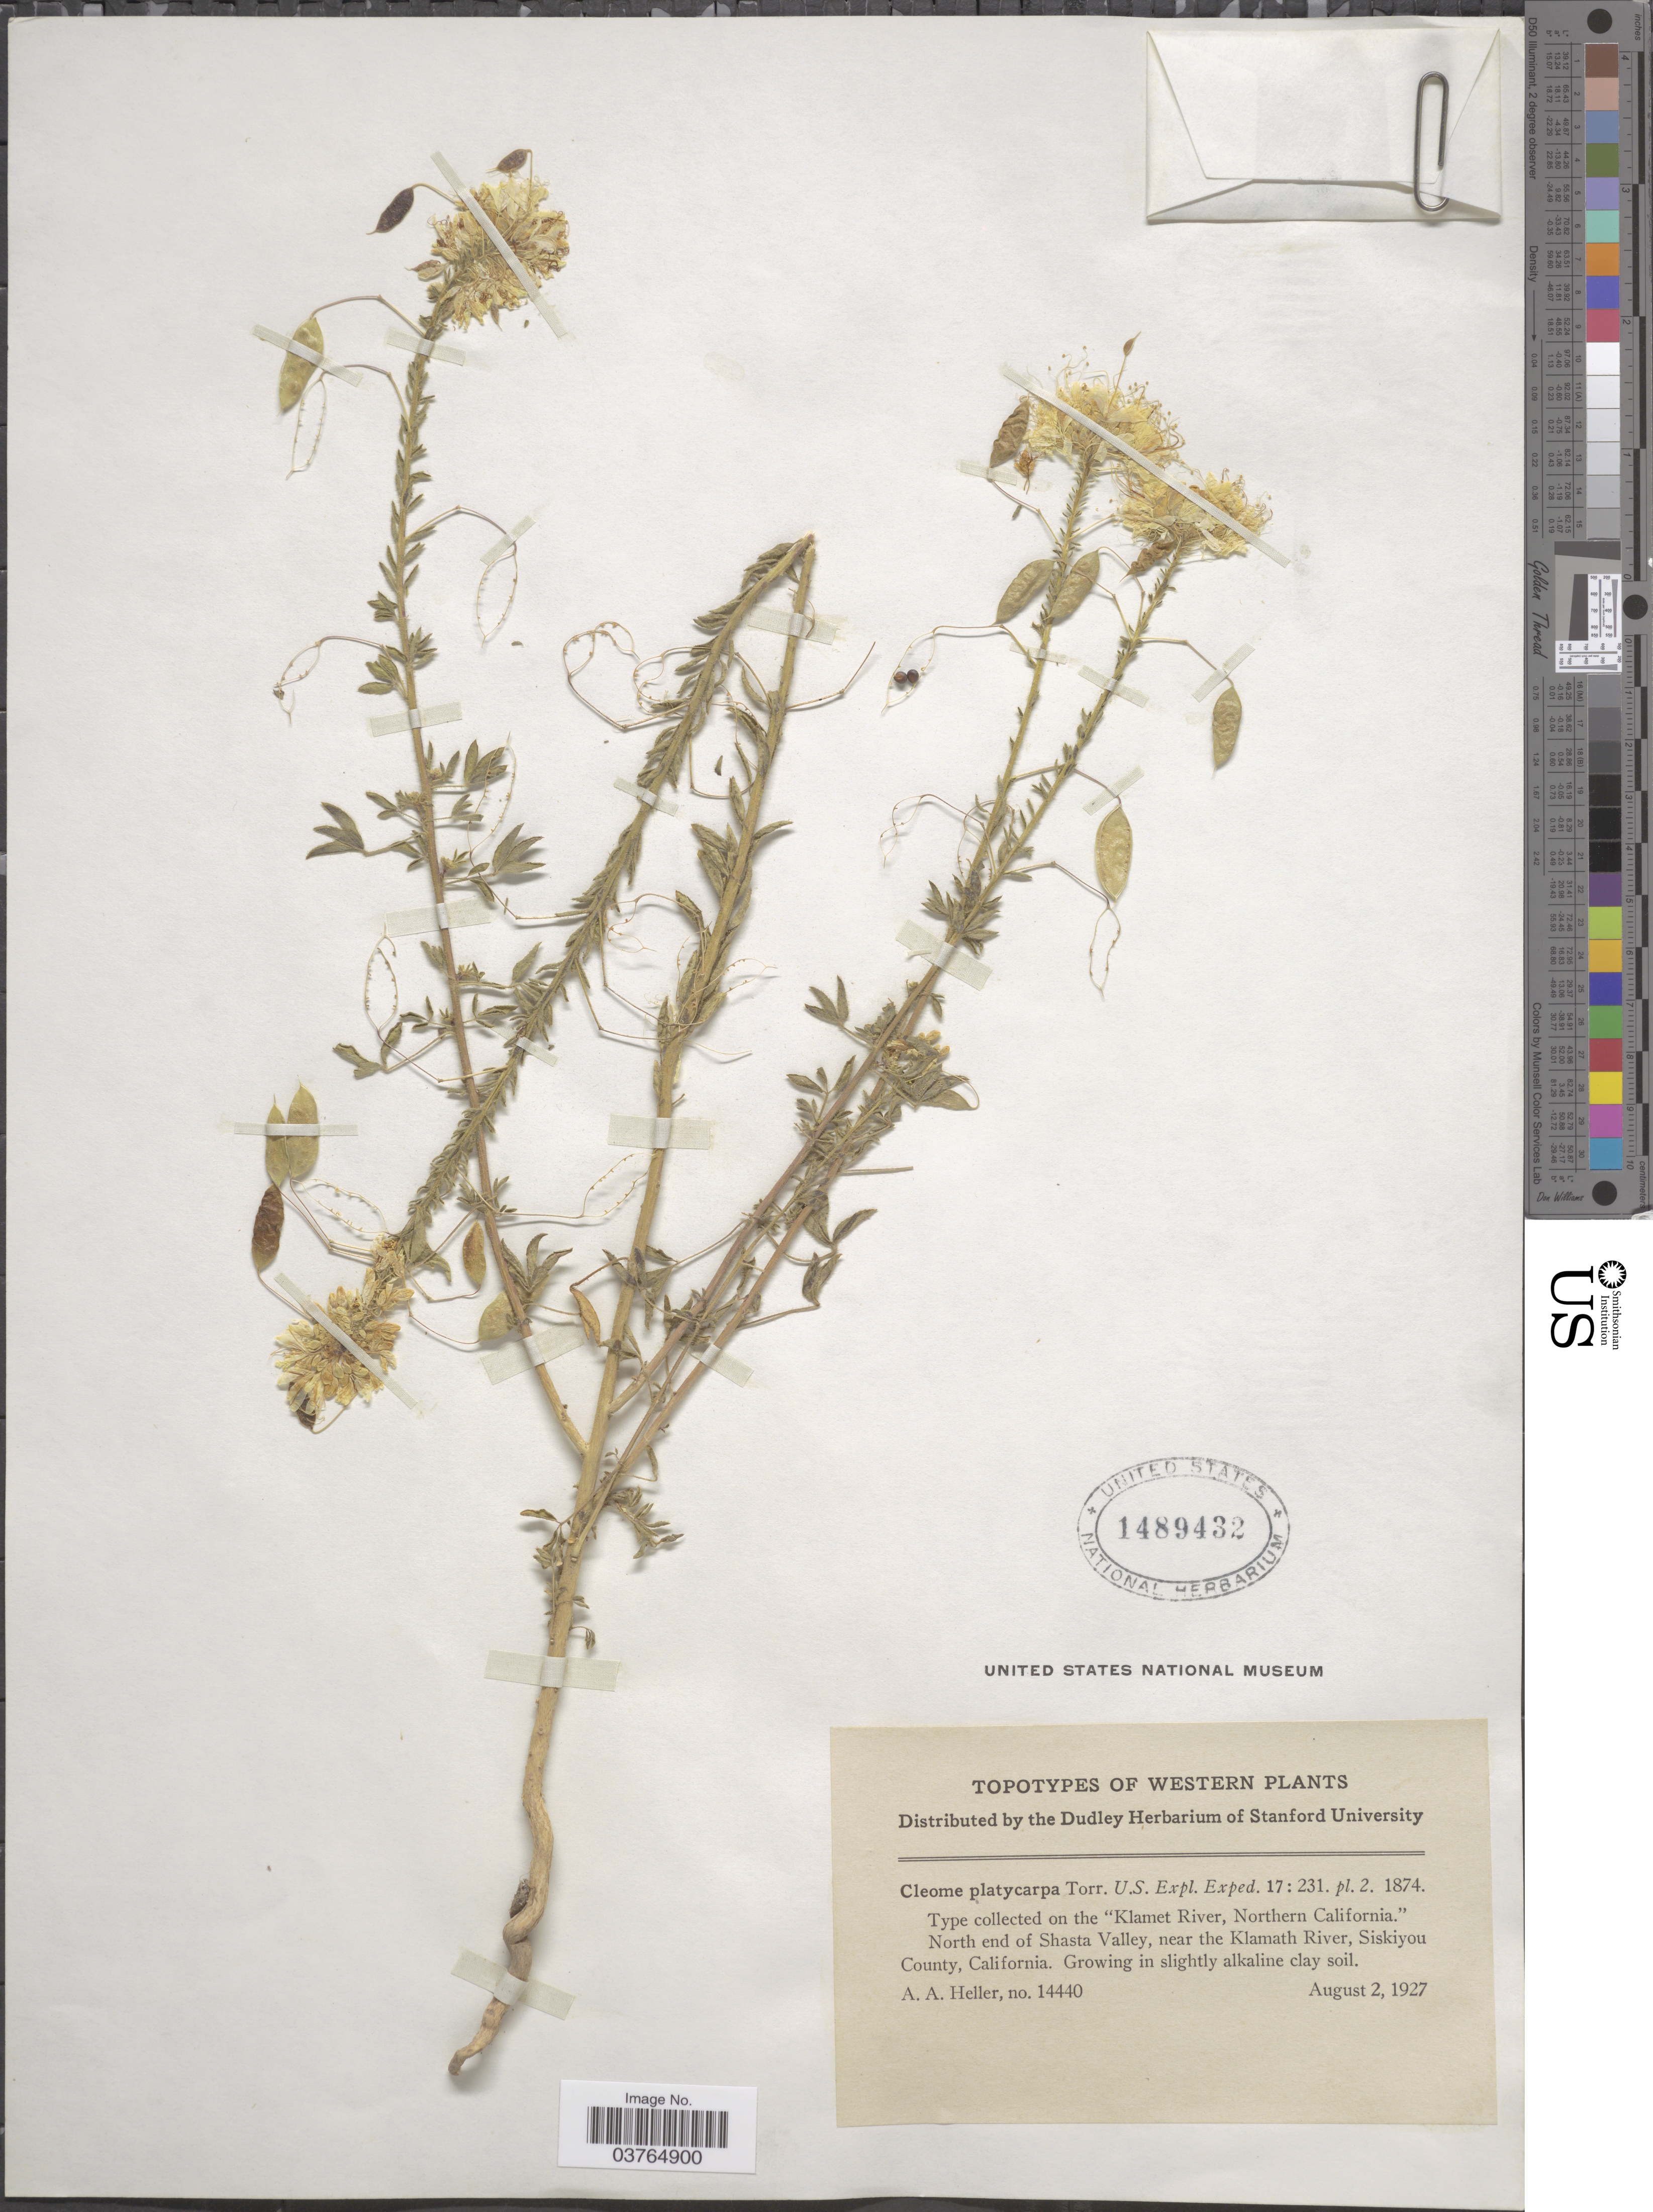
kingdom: Plantae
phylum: Tracheophyta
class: Magnoliopsida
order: Brassicales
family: Cleomaceae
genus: Cleomella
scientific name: Cleomella platycarpa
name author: (Torr.) Roalson & J.C. Hall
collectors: A. A. Heller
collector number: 14440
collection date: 1927-08-02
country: United States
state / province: California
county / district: Siskiyou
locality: Western. "Klamet River, Northern California". North end of Shasta Valley, near the Klamath River, Siskiyou County.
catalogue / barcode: US 1489432